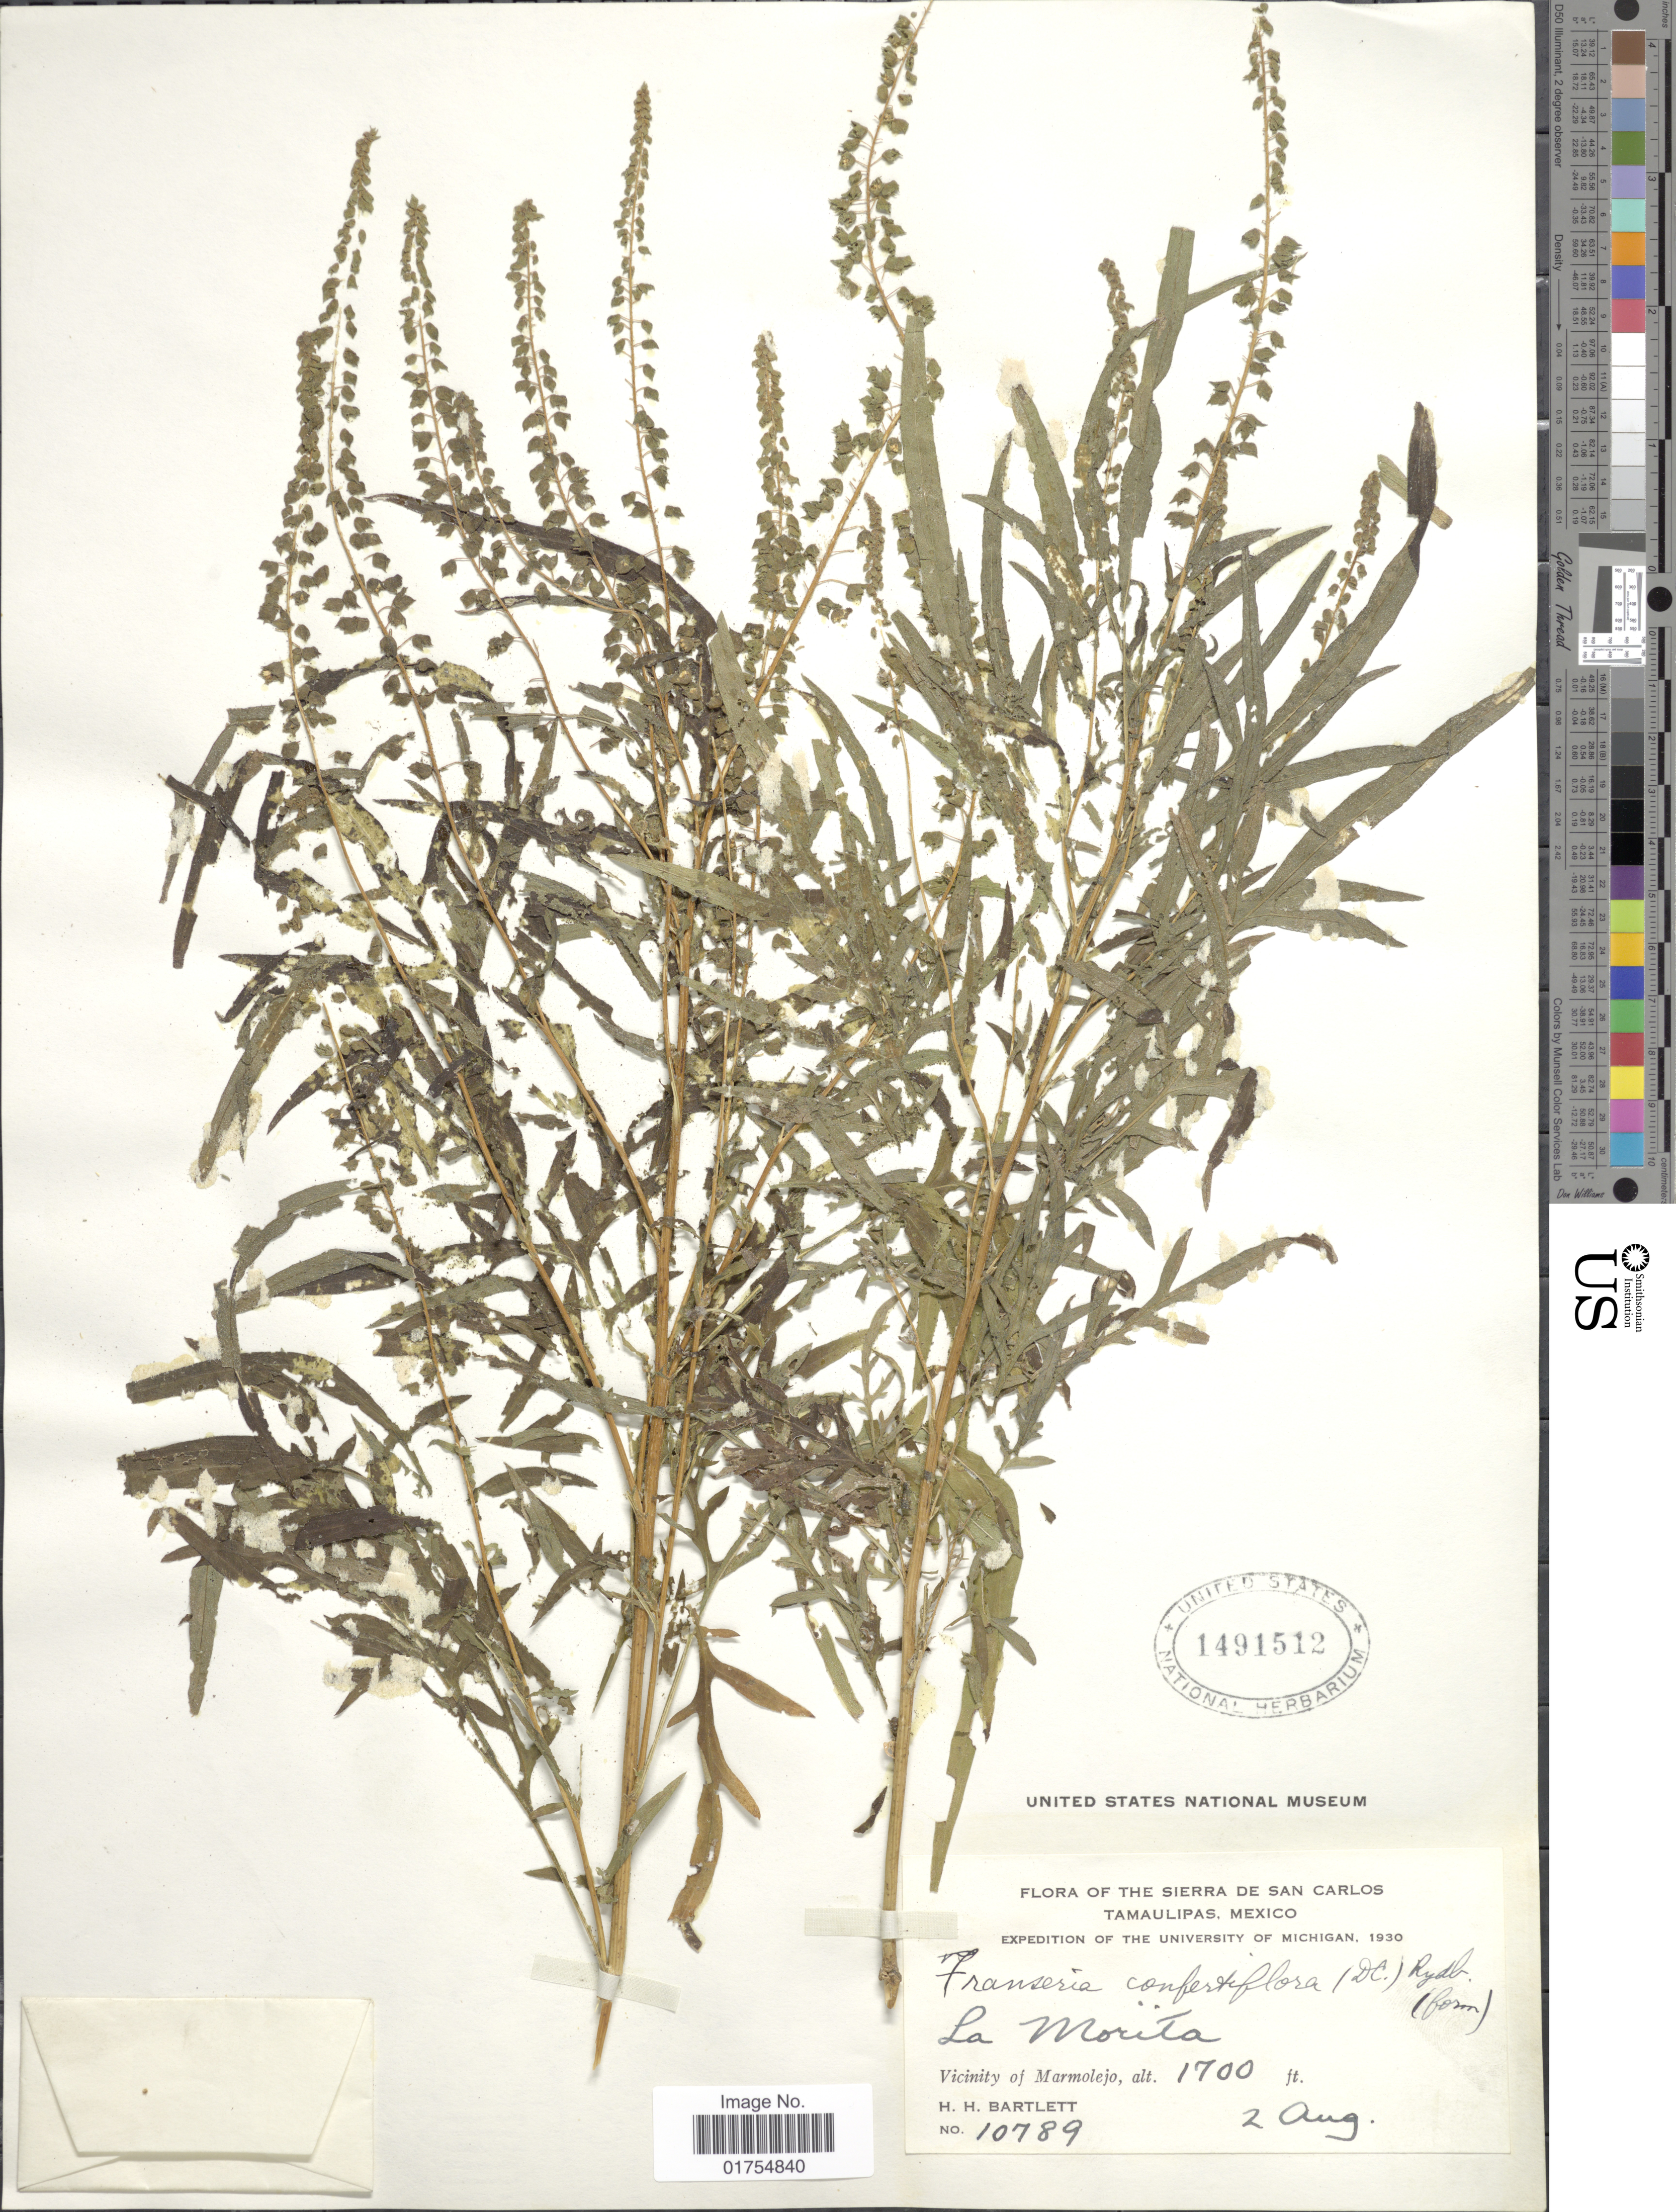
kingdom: Plantae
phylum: Tracheophyta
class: Magnoliopsida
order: Asterales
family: Asteraceae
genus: Franseria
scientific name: Franseria confertiflora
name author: (DC.) Rydb.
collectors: H. H. Bartlett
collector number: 10789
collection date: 1930-08-02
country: Mexico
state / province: Tamaulipas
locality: Sierra de San Carlos. La Morita. Vicinity of Marmolejo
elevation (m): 518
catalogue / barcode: US 1491512